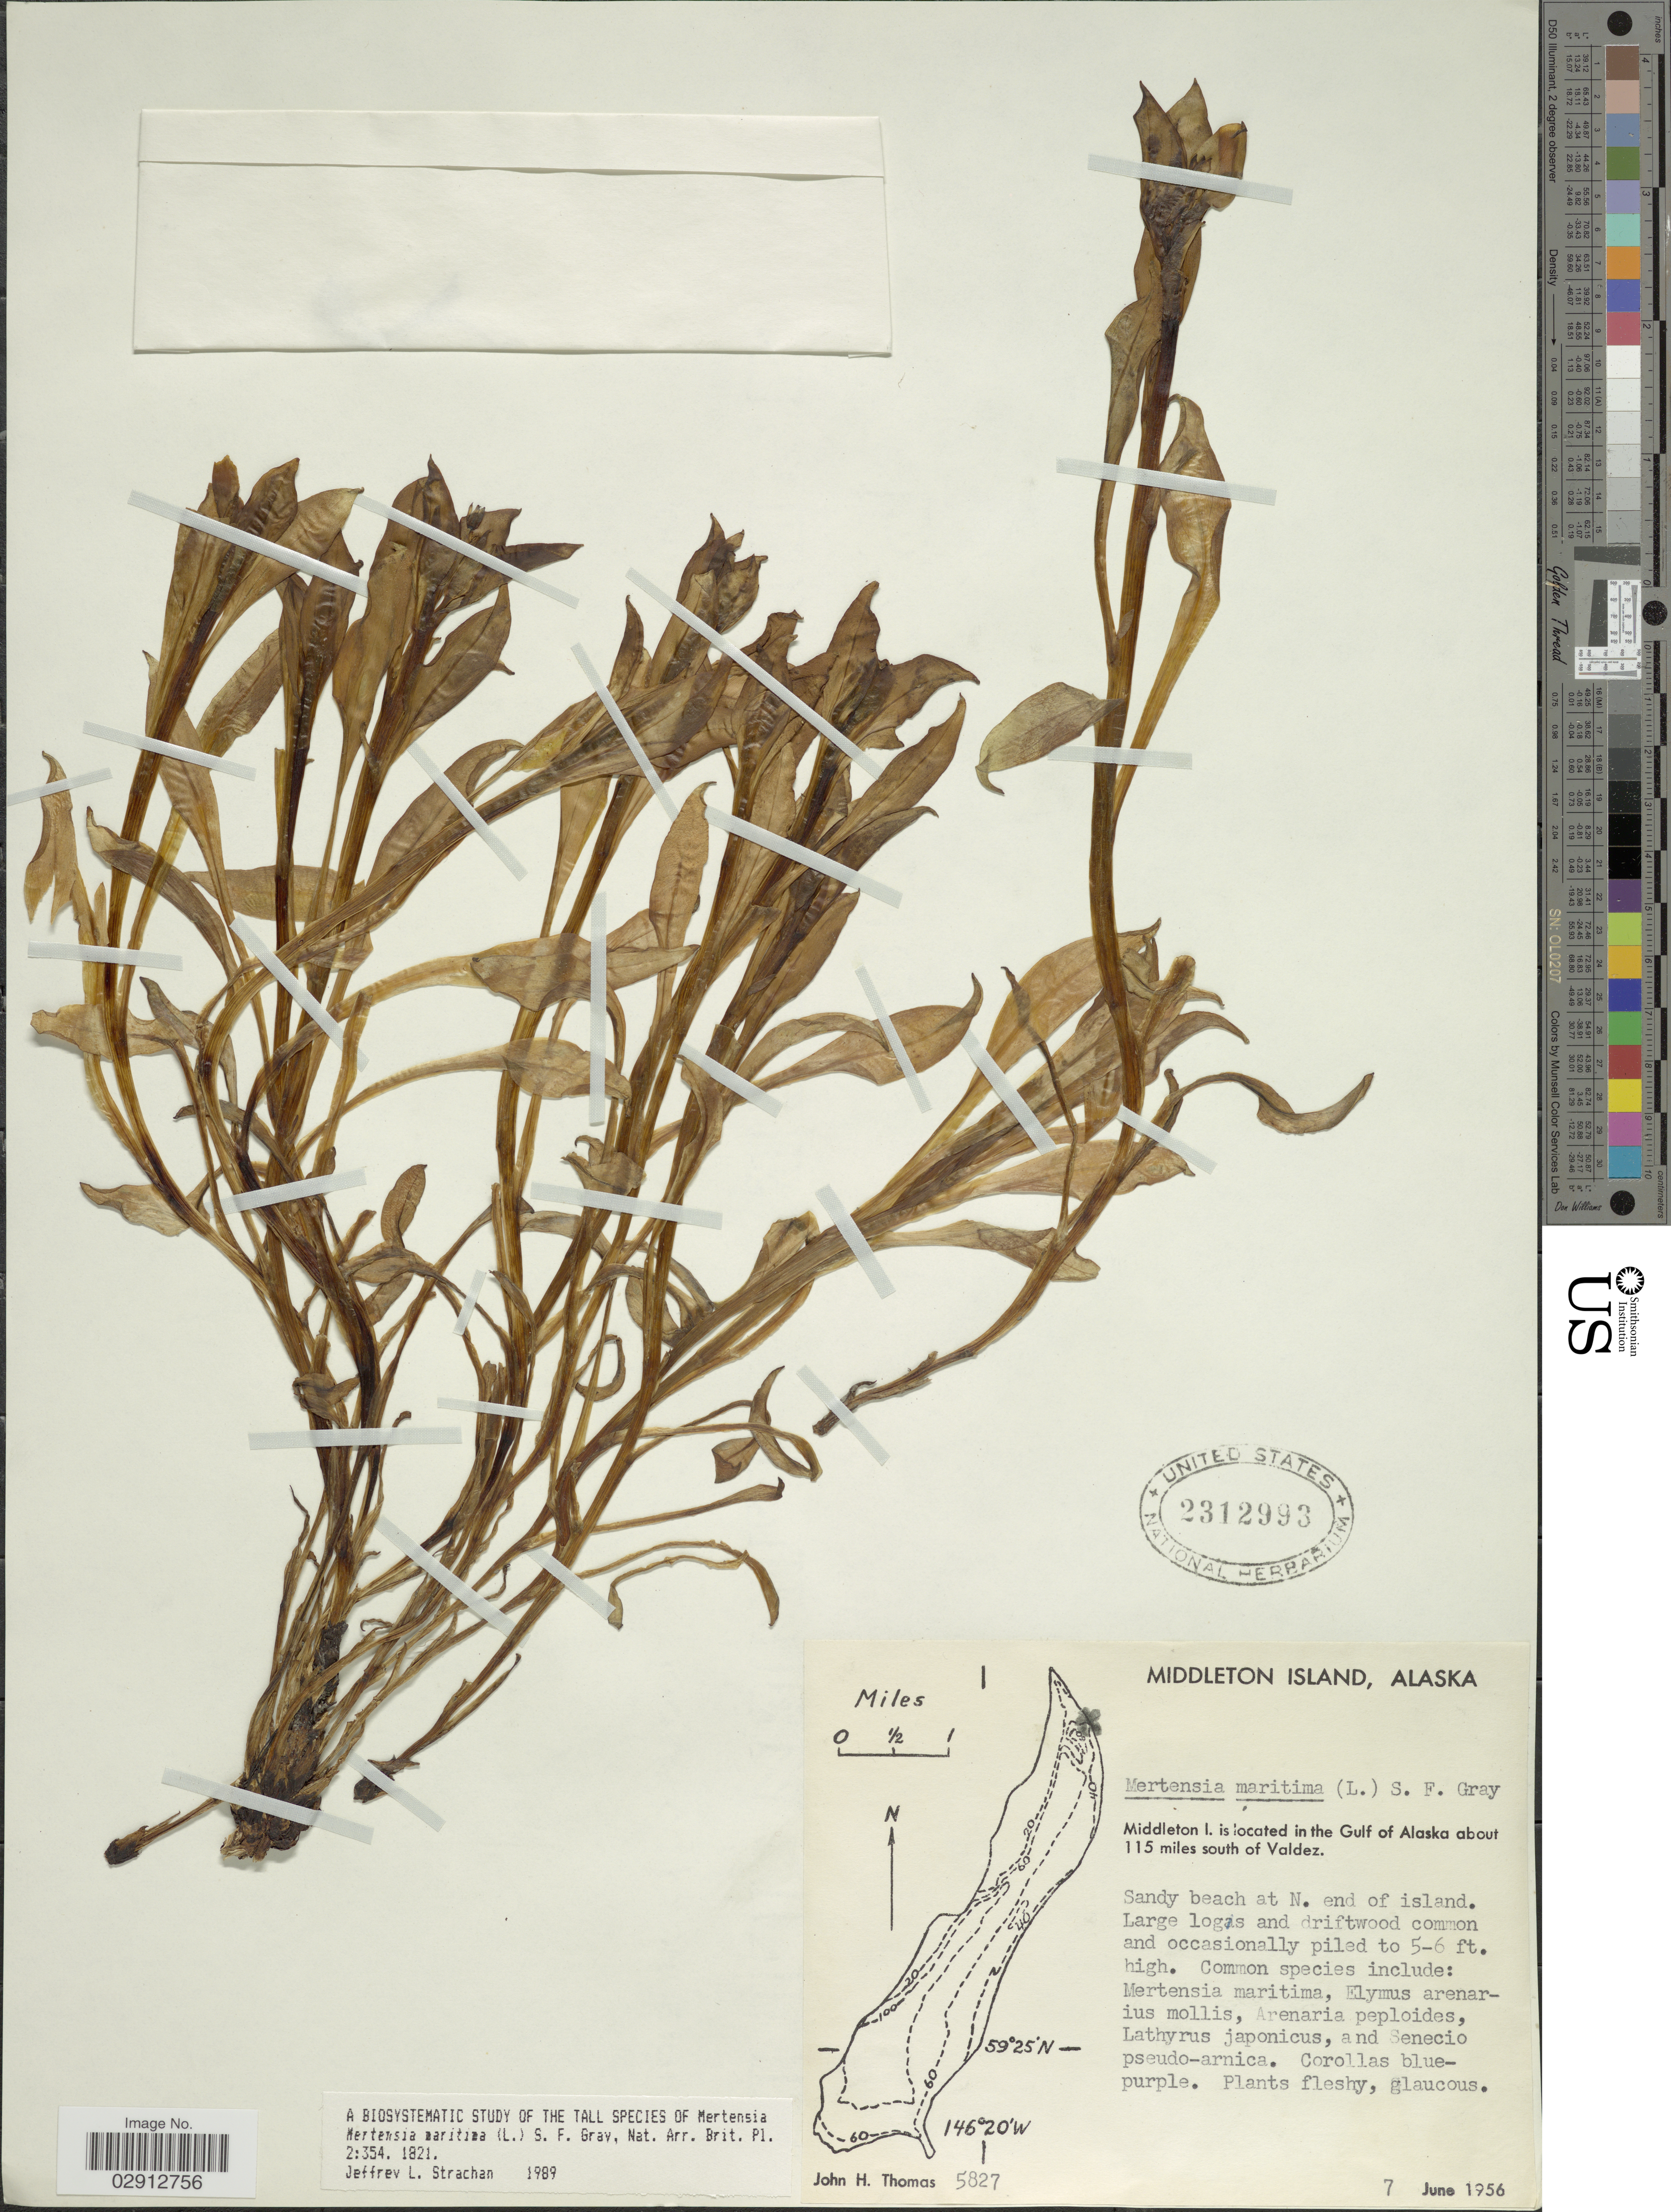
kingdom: Plantae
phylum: Tracheophyta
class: Magnoliopsida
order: Boraginales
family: Boraginaceae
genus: Mertensia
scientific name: Mertensia maritima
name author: (L.) S.F. Gray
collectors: J. H. Thomas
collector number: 5827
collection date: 1956-06-07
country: United States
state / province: Alaska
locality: Middleton Island. Middleton I. is located in the Gulf of Alaska about 115 miles south of Valdez. Sandy beach at N. end of island.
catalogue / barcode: US 2312993